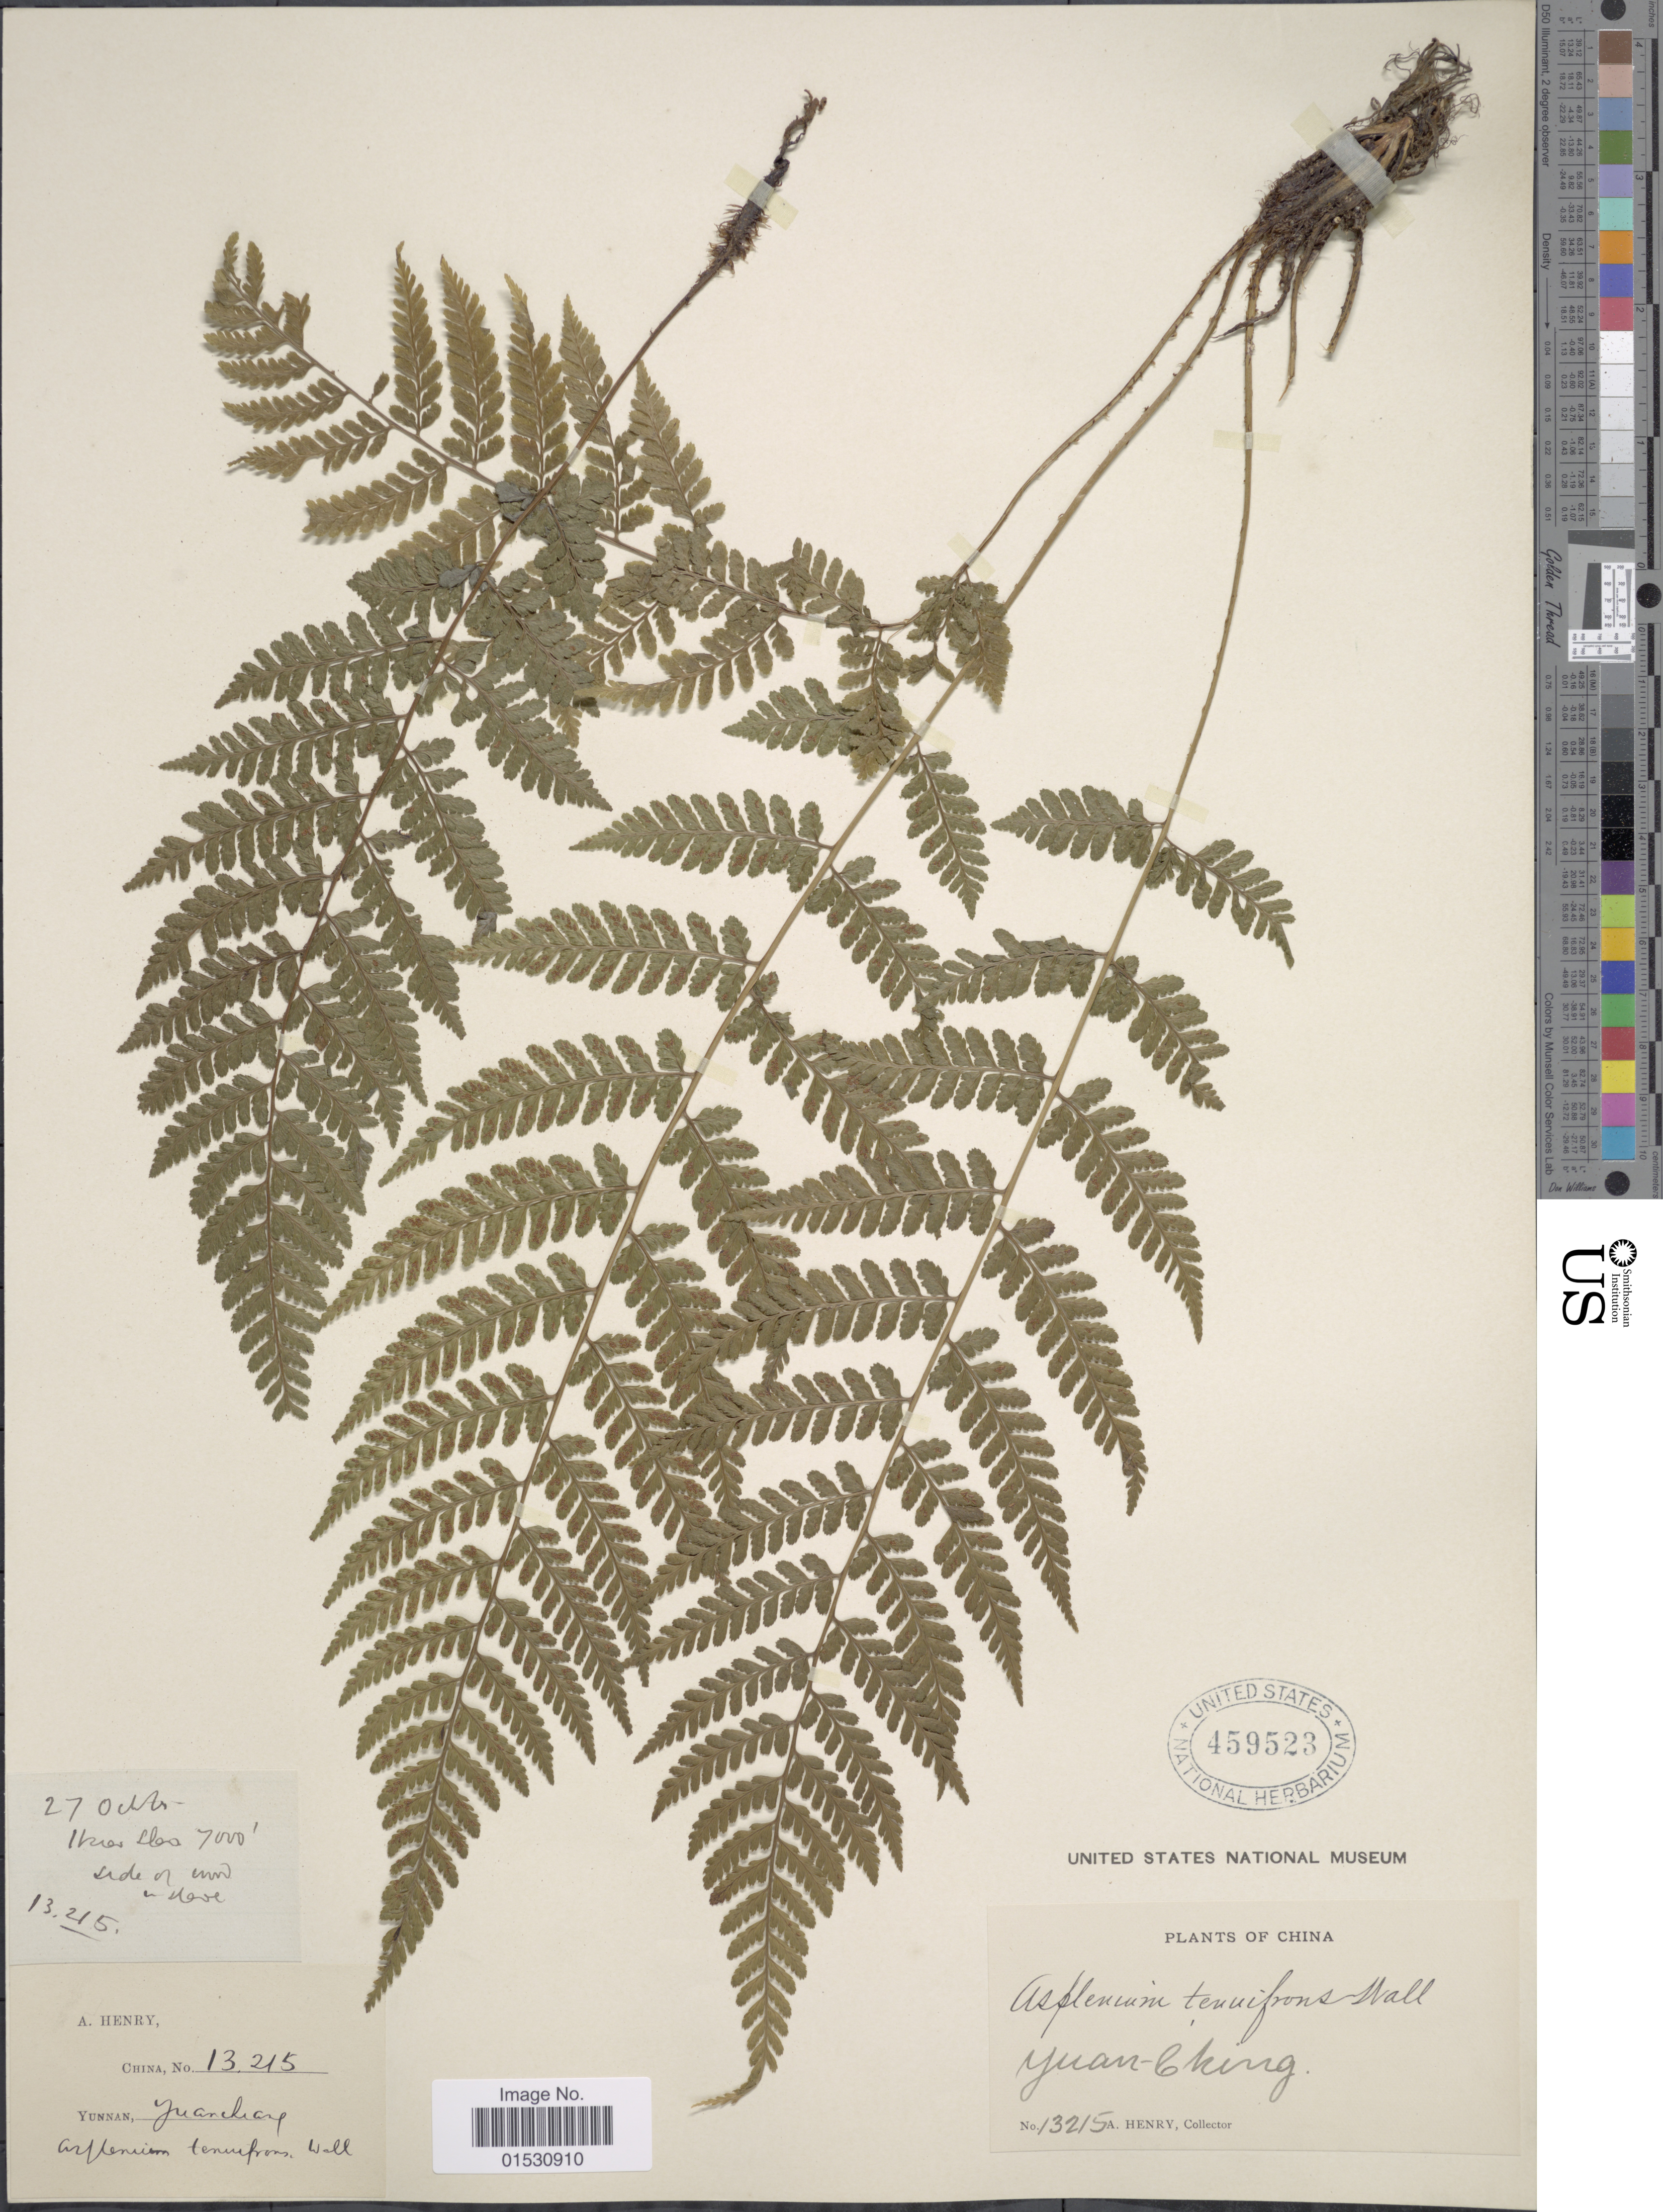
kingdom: Plantae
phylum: Tracheophyta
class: Polypodiopsida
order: Polypodiales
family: Athyriaceae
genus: Athyrium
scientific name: Athyrium nigripes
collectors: A. Henry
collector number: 13215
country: China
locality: Yuan-ching. Hsiao Dao.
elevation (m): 2134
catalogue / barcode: US 459523